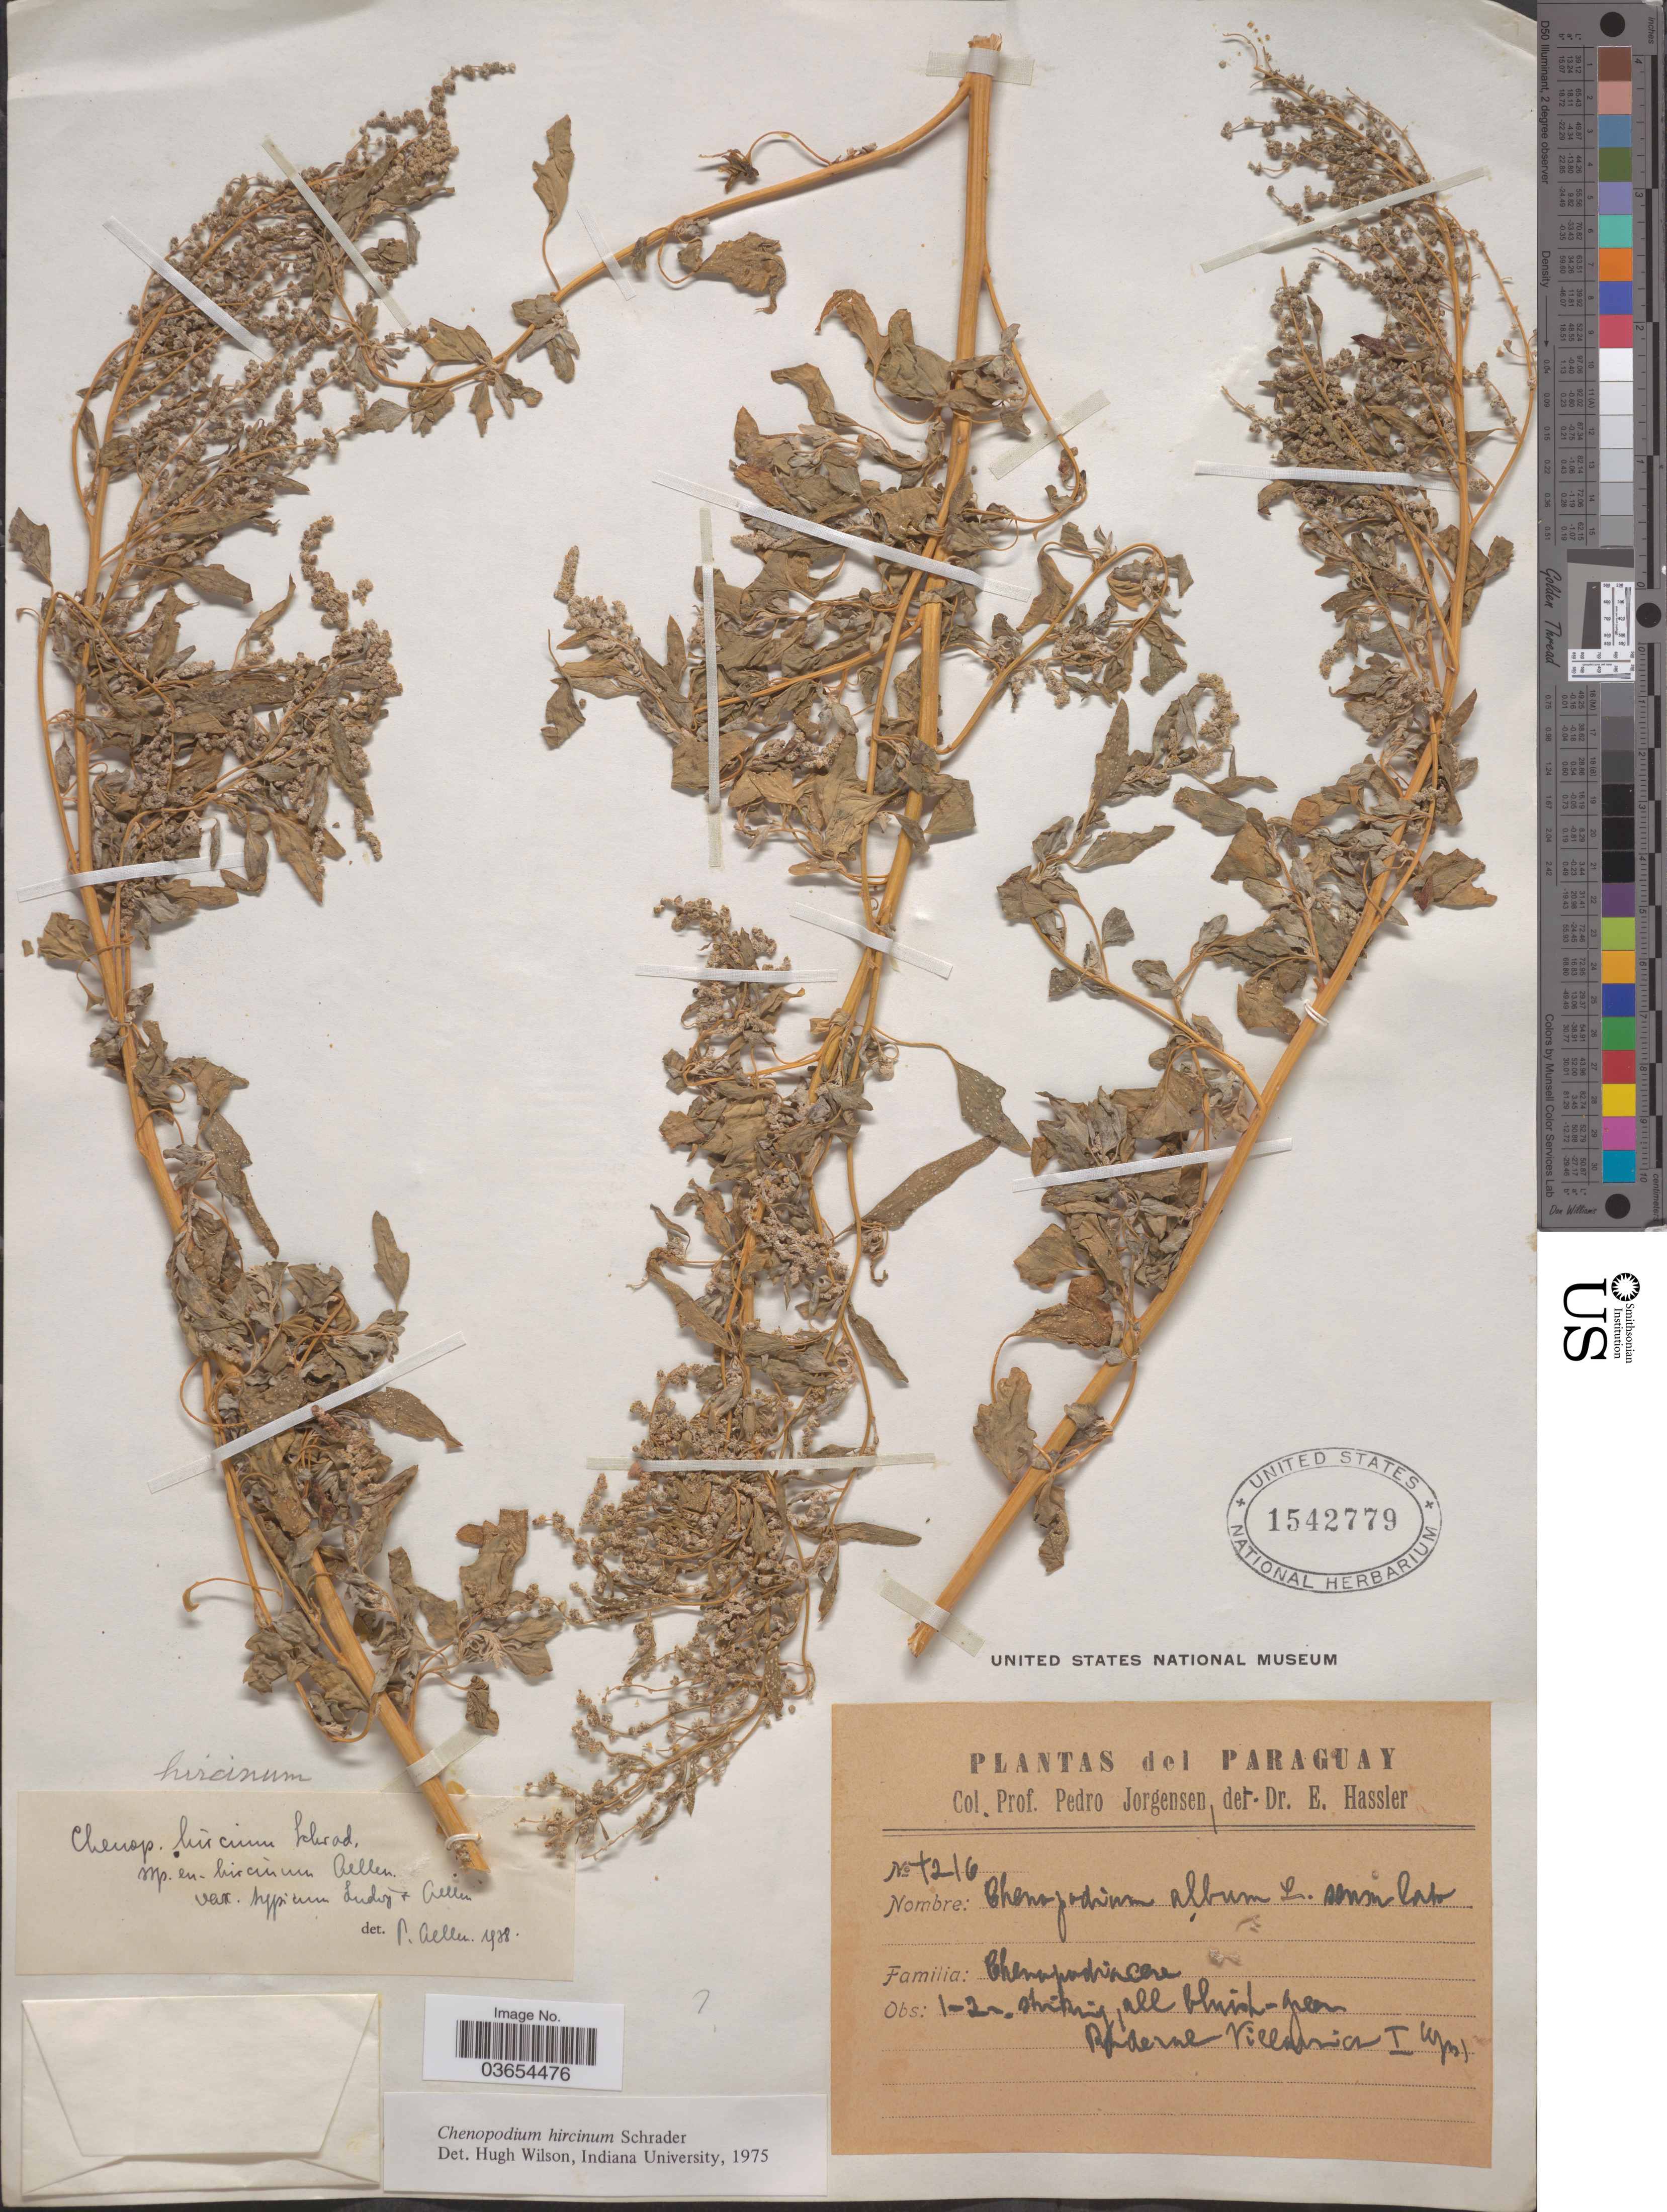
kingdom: Plantae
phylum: Tracheophyta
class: Magnoliopsida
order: Caryophyllales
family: Amaranthaceae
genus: Chenopodium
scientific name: Chenopodium hircinum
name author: Schrad.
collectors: P. Jörgensen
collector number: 4216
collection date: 1931-01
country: Paraguay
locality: Villarrica.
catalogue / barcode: US 1542779